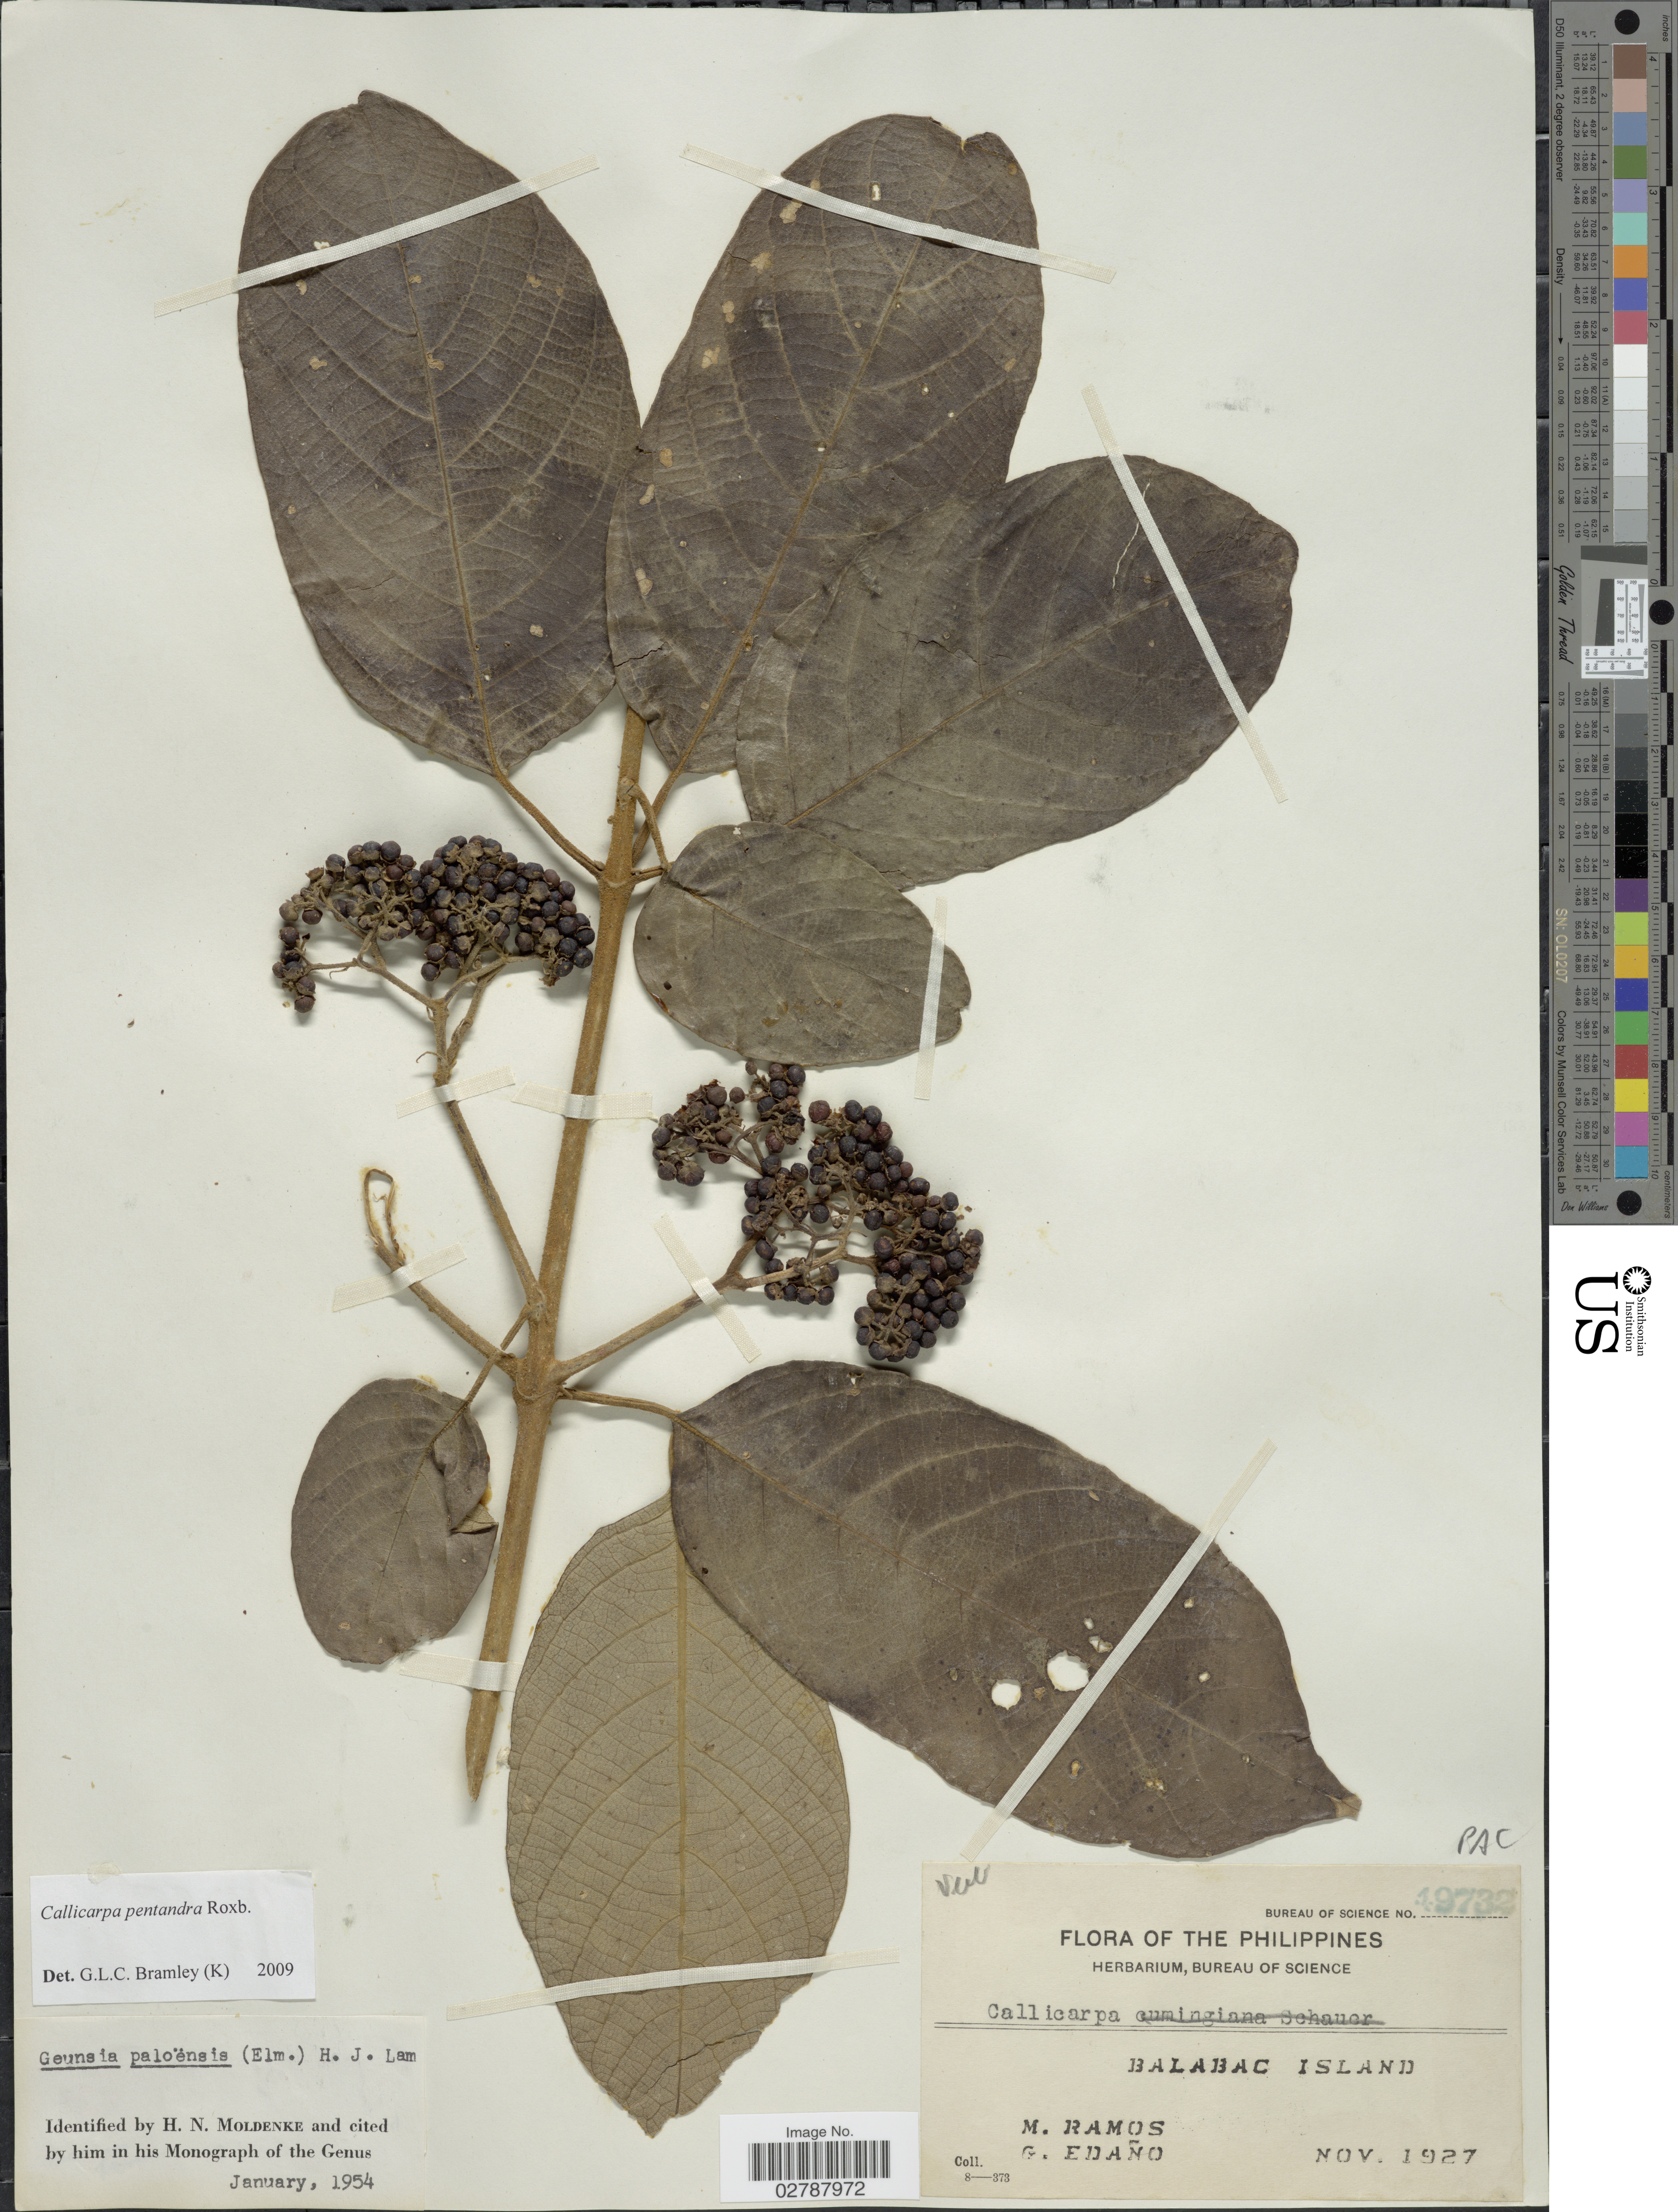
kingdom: Plantae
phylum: Tracheophyta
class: Magnoliopsida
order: Lamiales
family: Lamiaceae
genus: Callicarpa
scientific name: Callicarpa pentandra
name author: Roxb.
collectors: M. Ramos & G. Edaño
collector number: Bureau of Science49732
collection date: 1927-11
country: Philippines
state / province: Mimaropa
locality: Balabac Island.